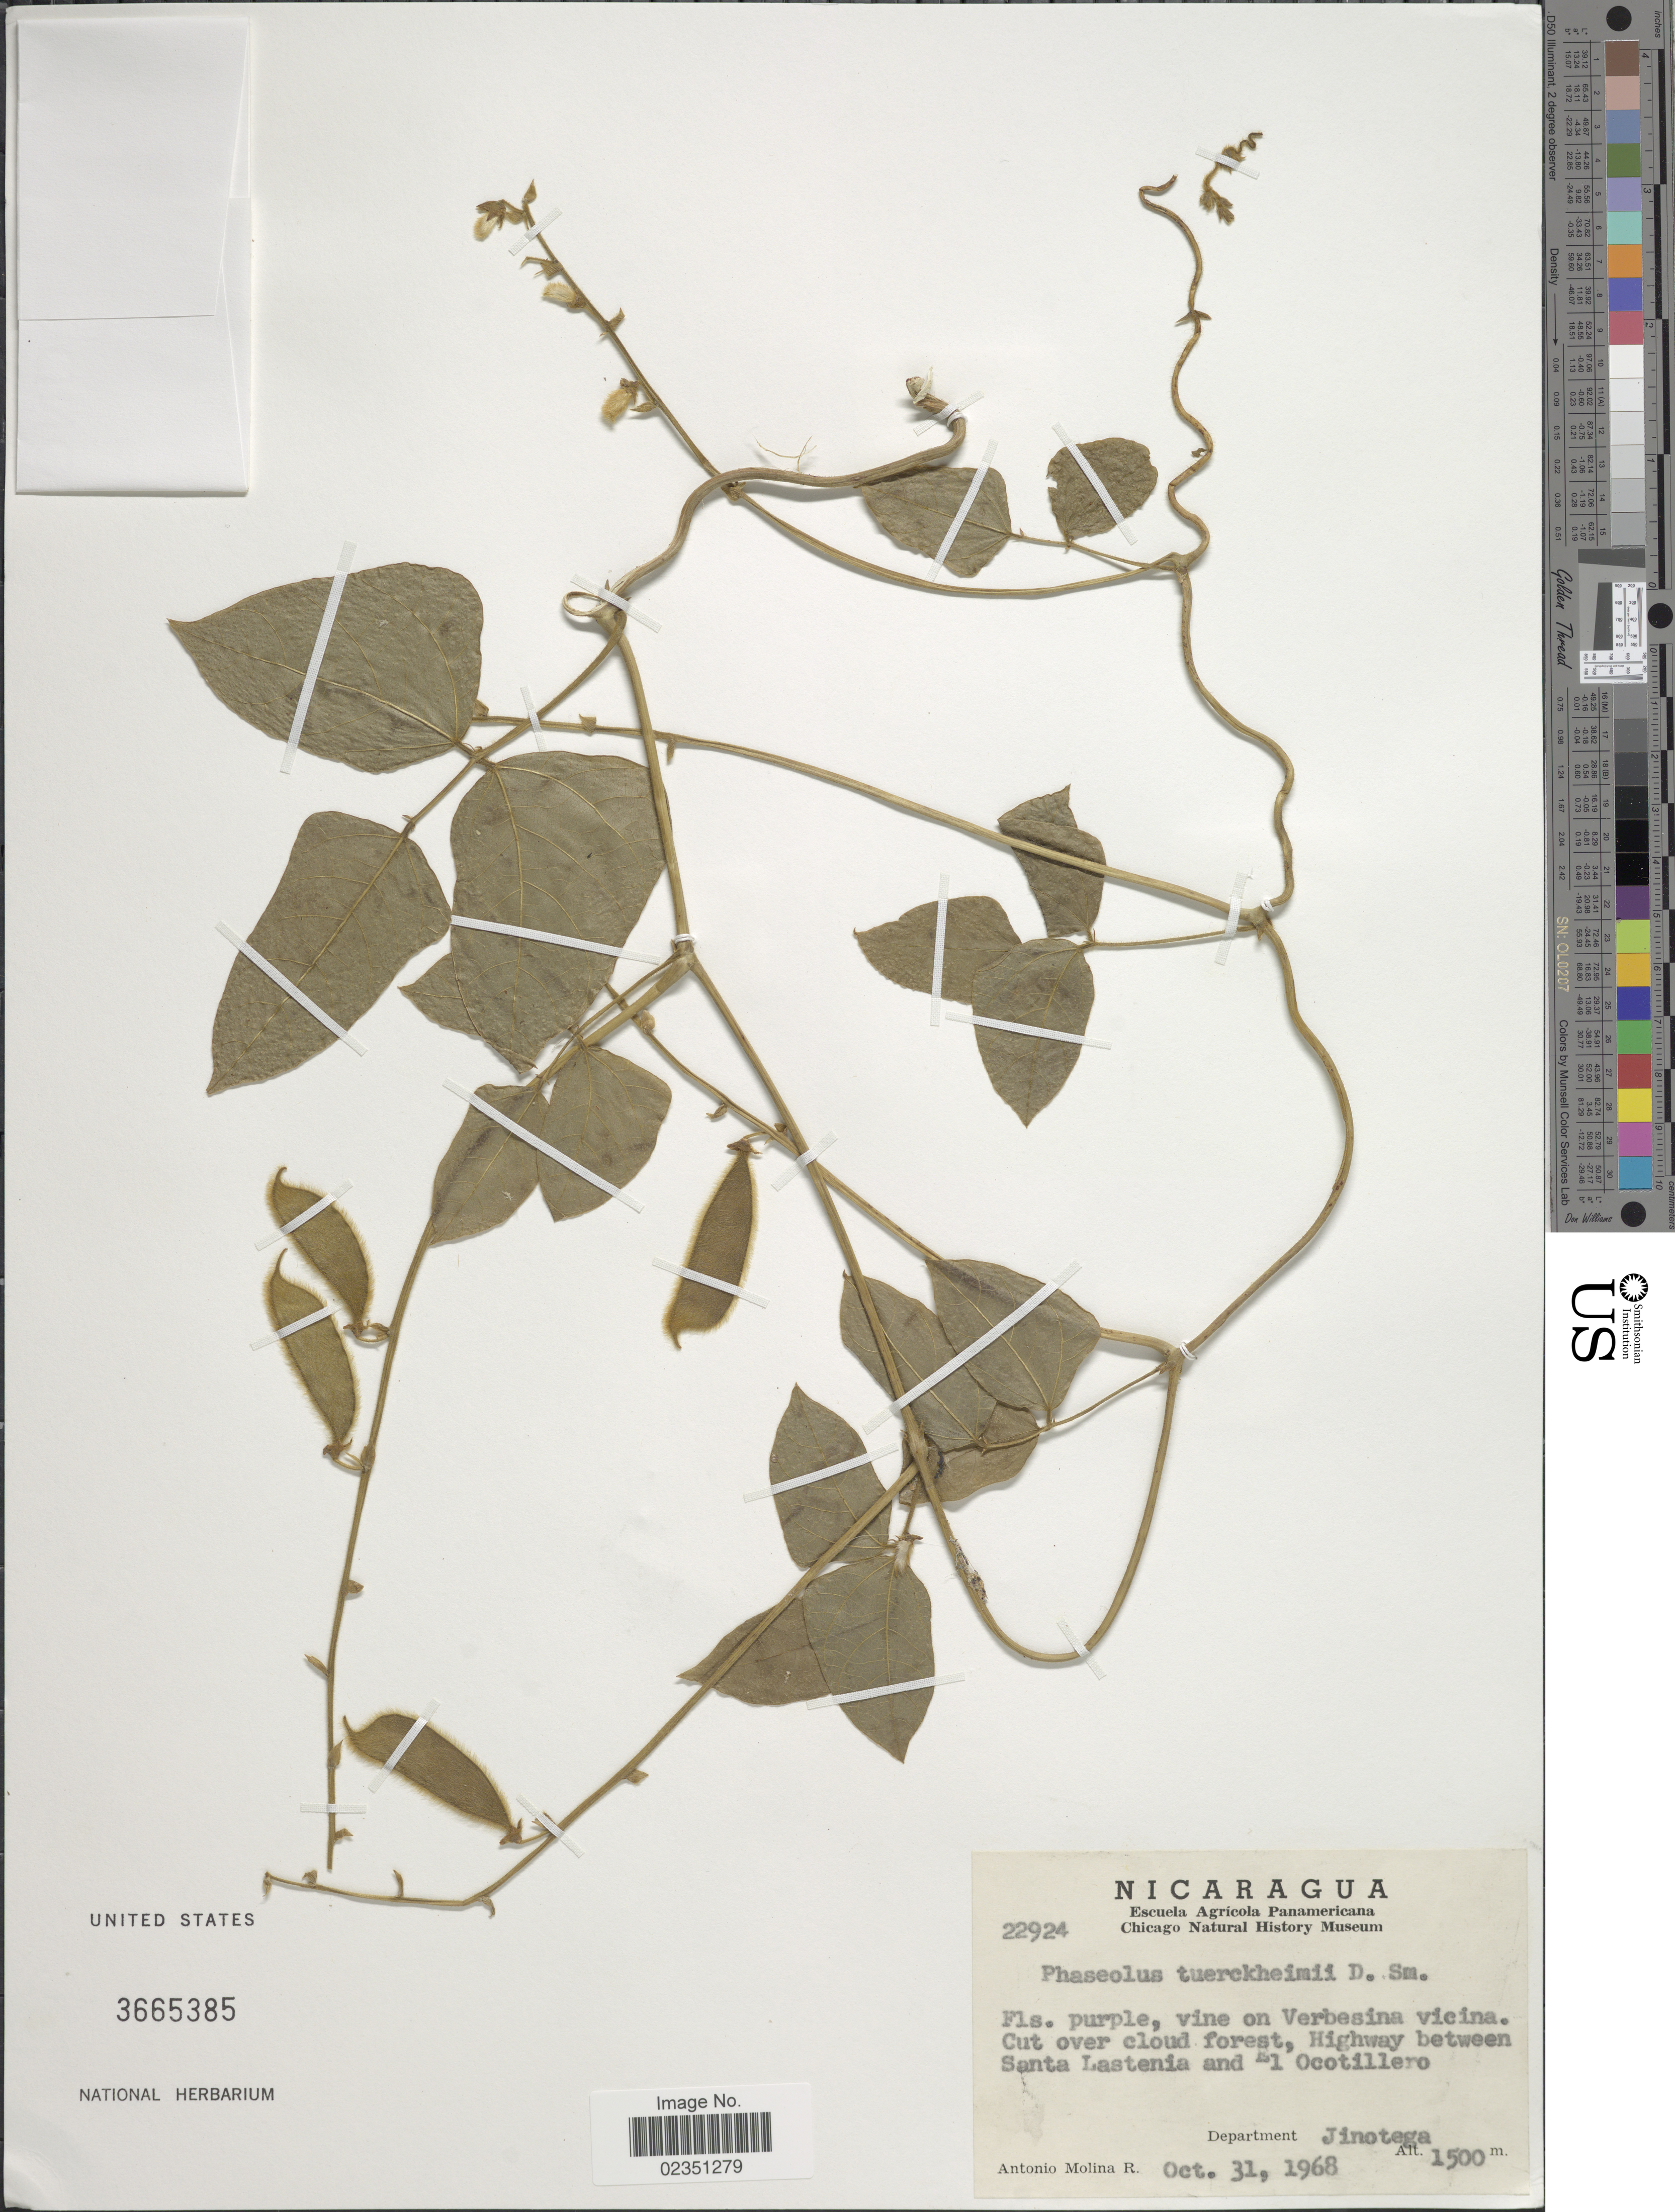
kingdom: Plantae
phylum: Tracheophyta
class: Magnoliopsida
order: Fabales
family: Fabaceae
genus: Phaseolus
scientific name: Phaseolus tuerckheimii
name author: Donn. Sm.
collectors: A. Molina R.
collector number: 22924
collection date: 1968-10-31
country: Nicaragua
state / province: Jinotega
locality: Highway between Santa Lastenia and El Ocotillero. Department Jinotega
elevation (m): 1500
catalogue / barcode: US 3665385